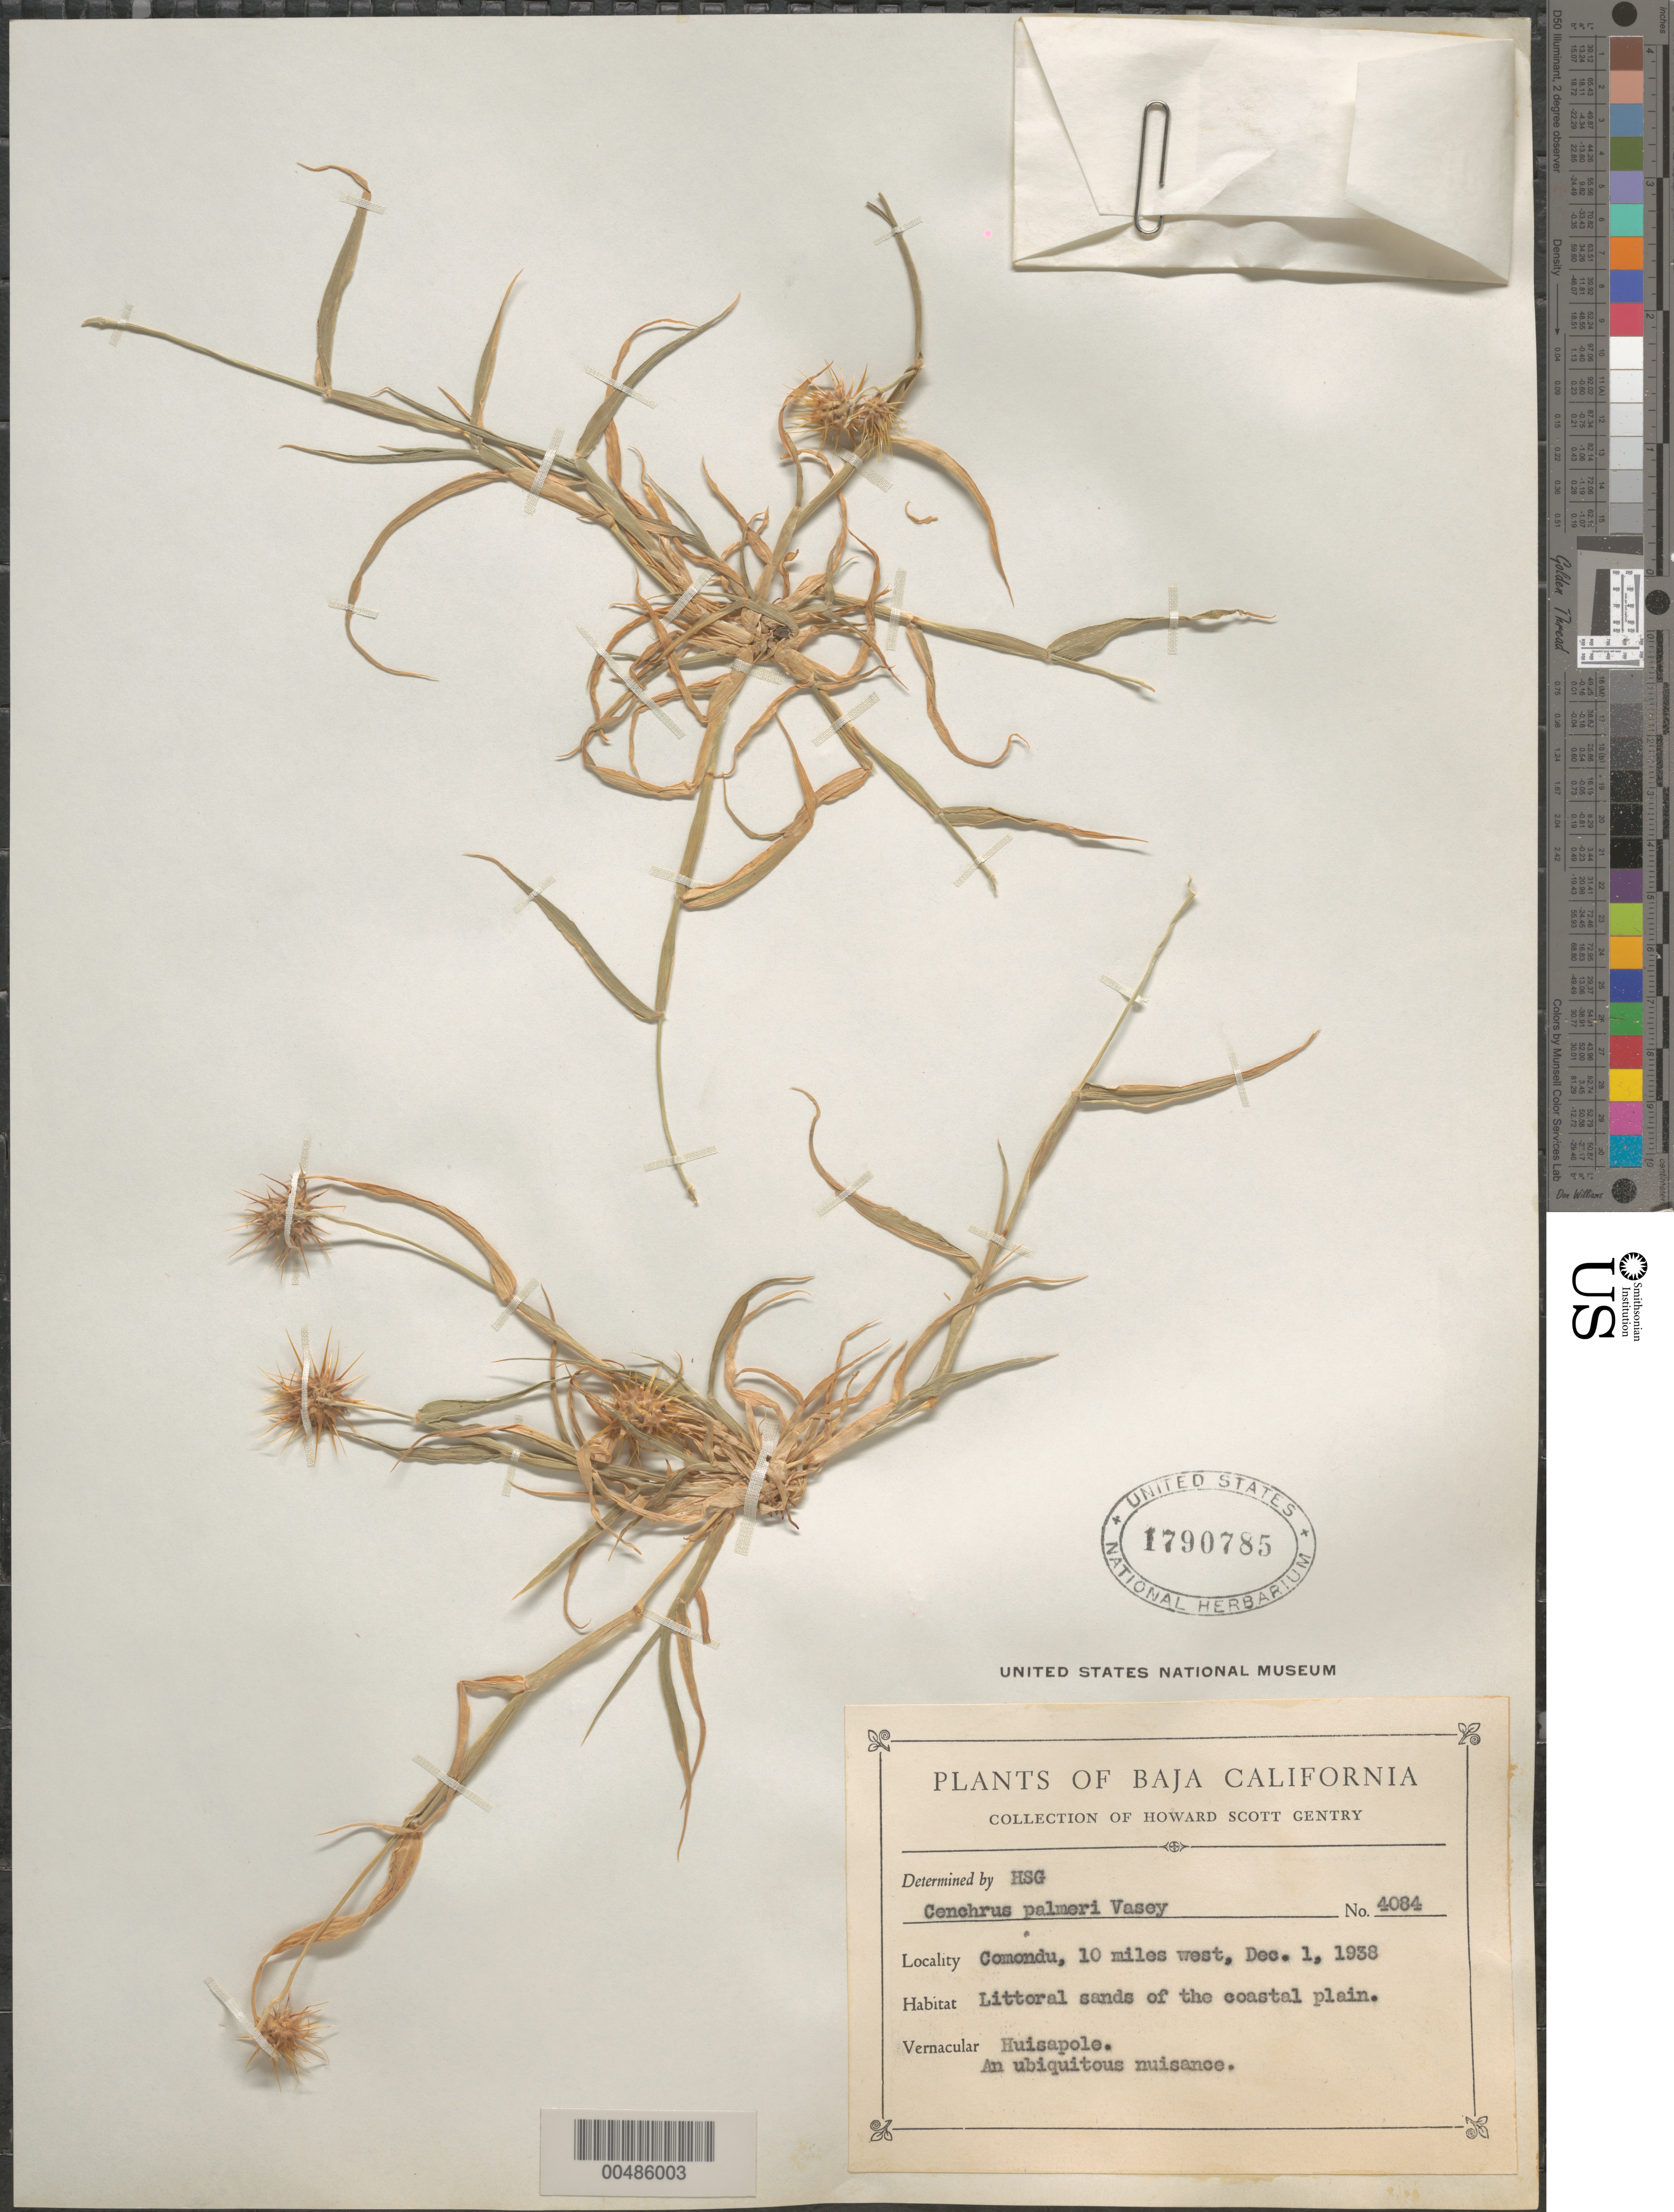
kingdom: Plantae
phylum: Tracheophyta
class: Liliopsida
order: Poales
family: Poaceae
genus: Cenchrus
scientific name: Cenchrus palmeri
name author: Vasey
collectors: H. S. Gentry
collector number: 4084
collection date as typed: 1 Dec 1938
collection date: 1938-12-01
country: Mexico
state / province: Baja California Sur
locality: Comondu, 10 mi W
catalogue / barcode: US 1790785